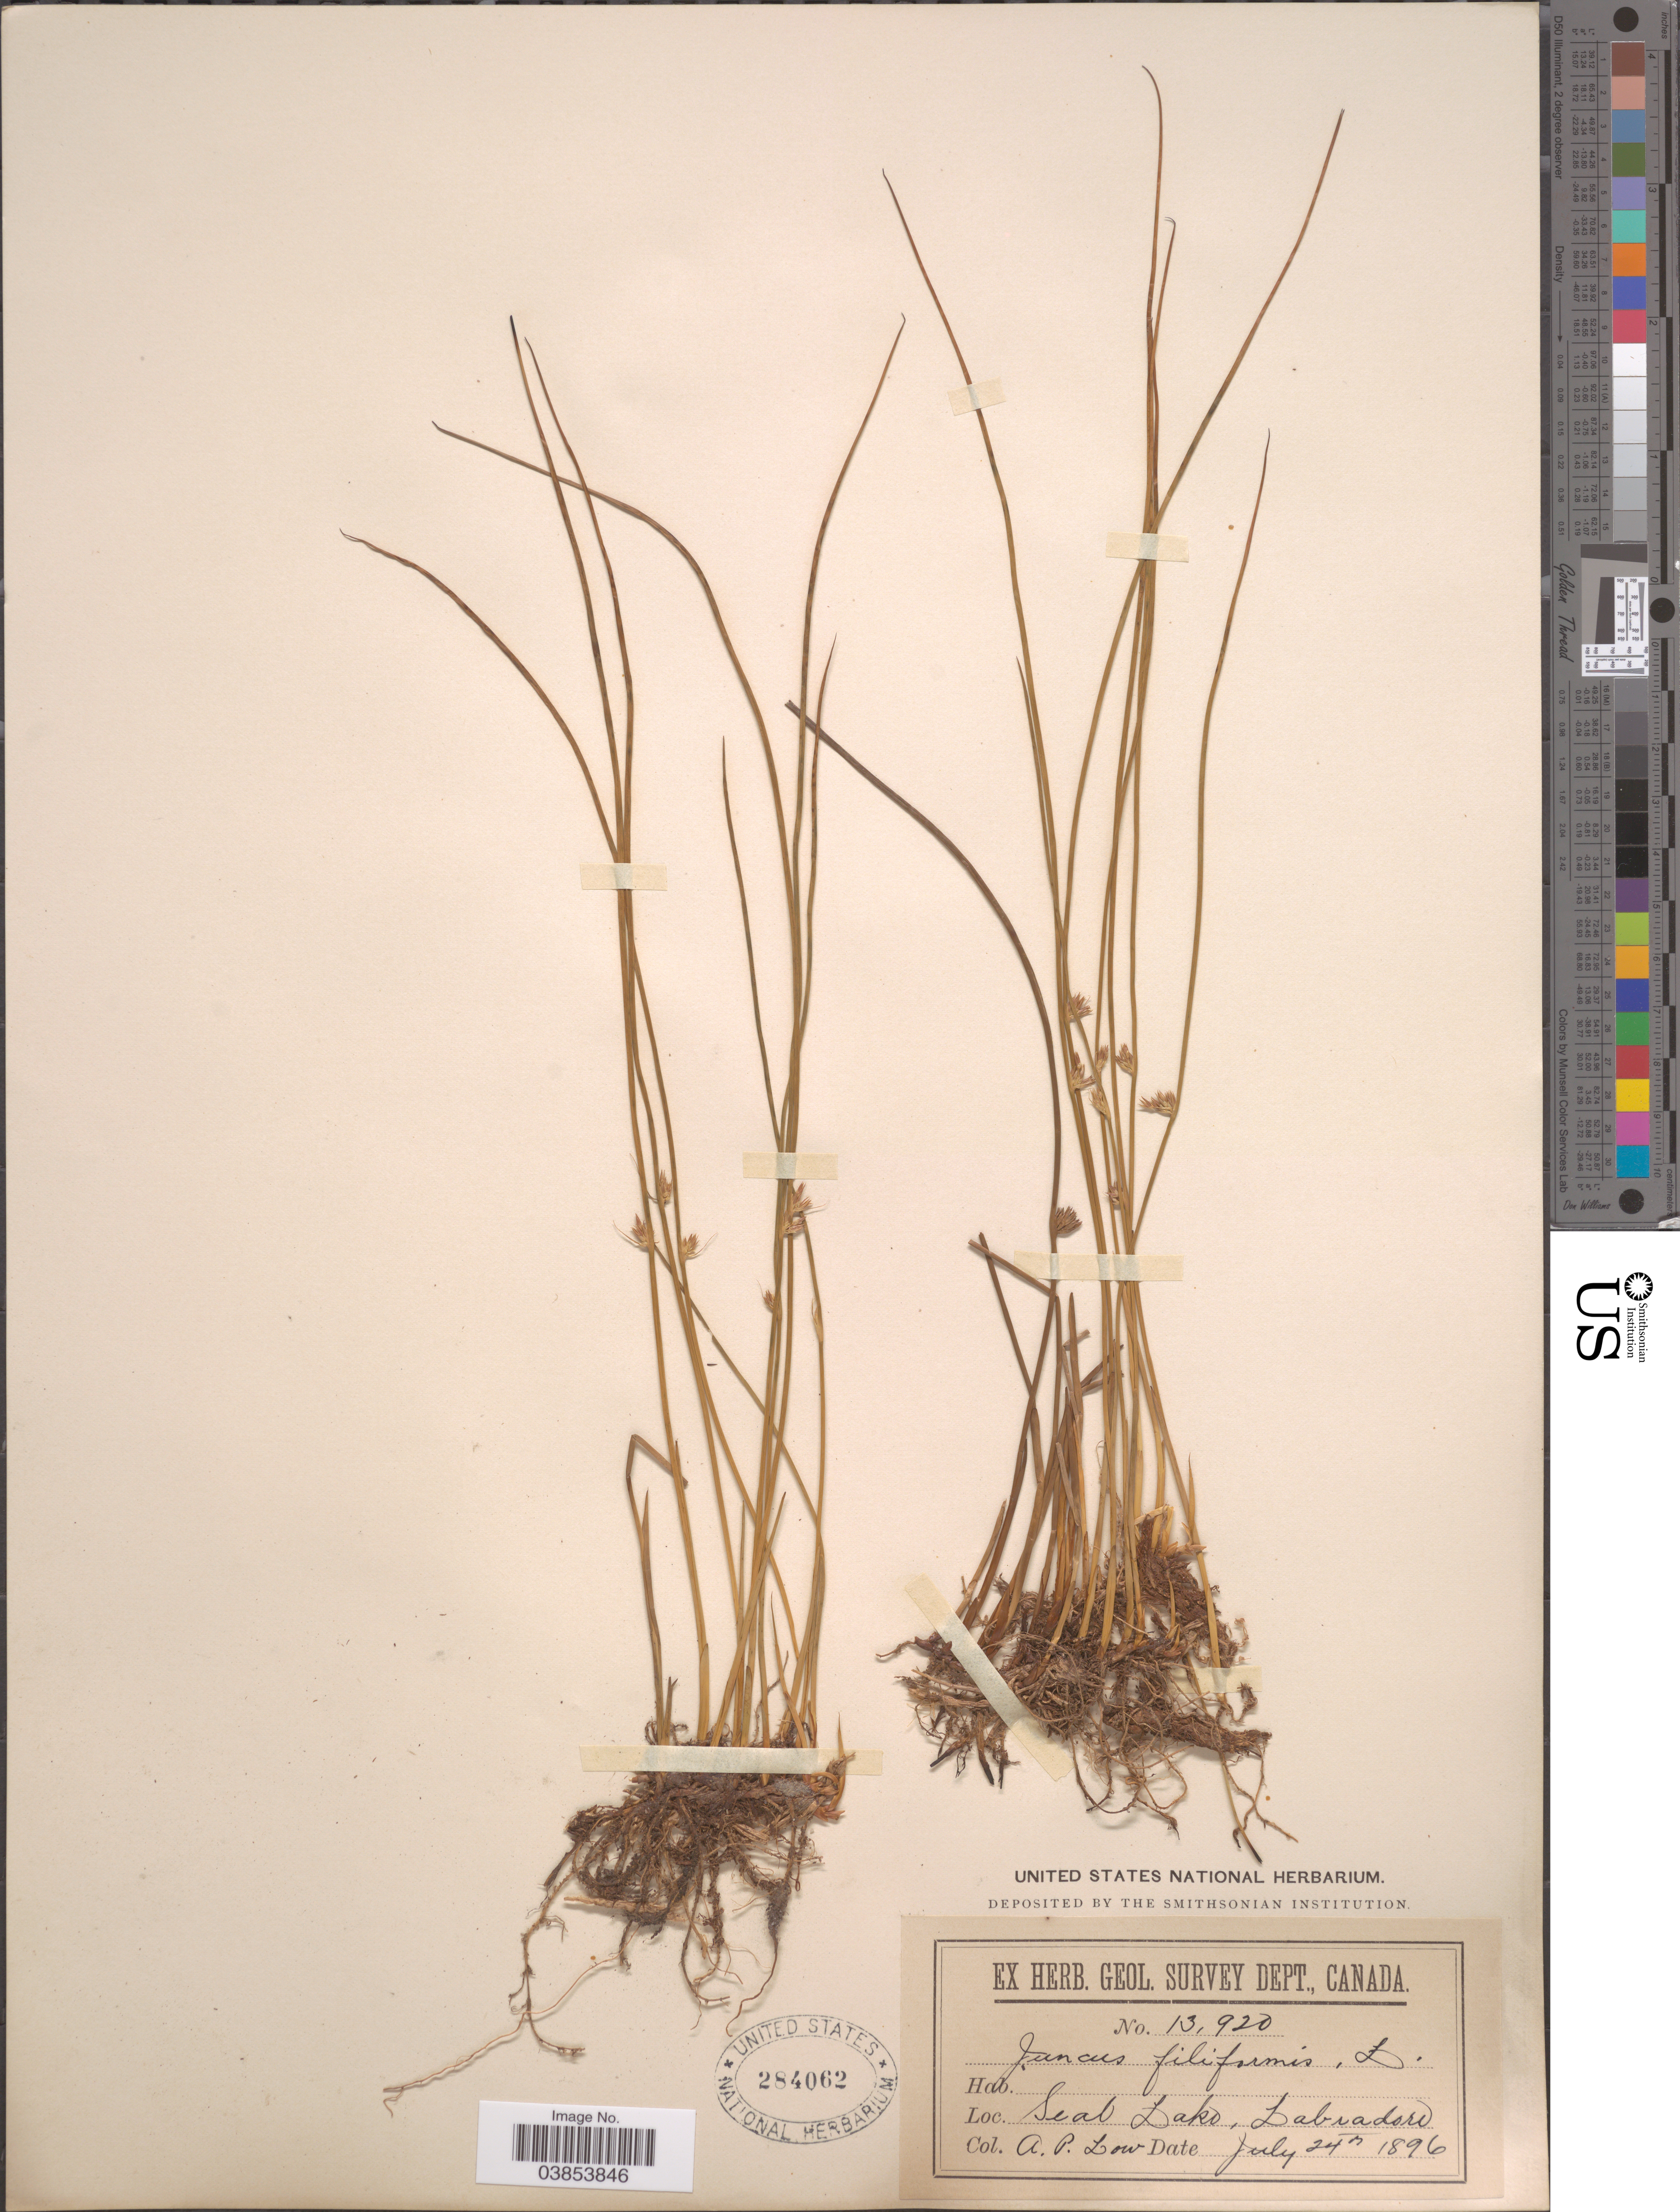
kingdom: Plantae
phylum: Tracheophyta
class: Liliopsida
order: Poales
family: Juncaceae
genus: Juncus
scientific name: Juncus filiformis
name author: L.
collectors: A. Low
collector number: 13920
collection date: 1896-07-24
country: Canada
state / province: Newfoundland and Labrador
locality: Seal Lake, Labradore.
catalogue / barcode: US 284062